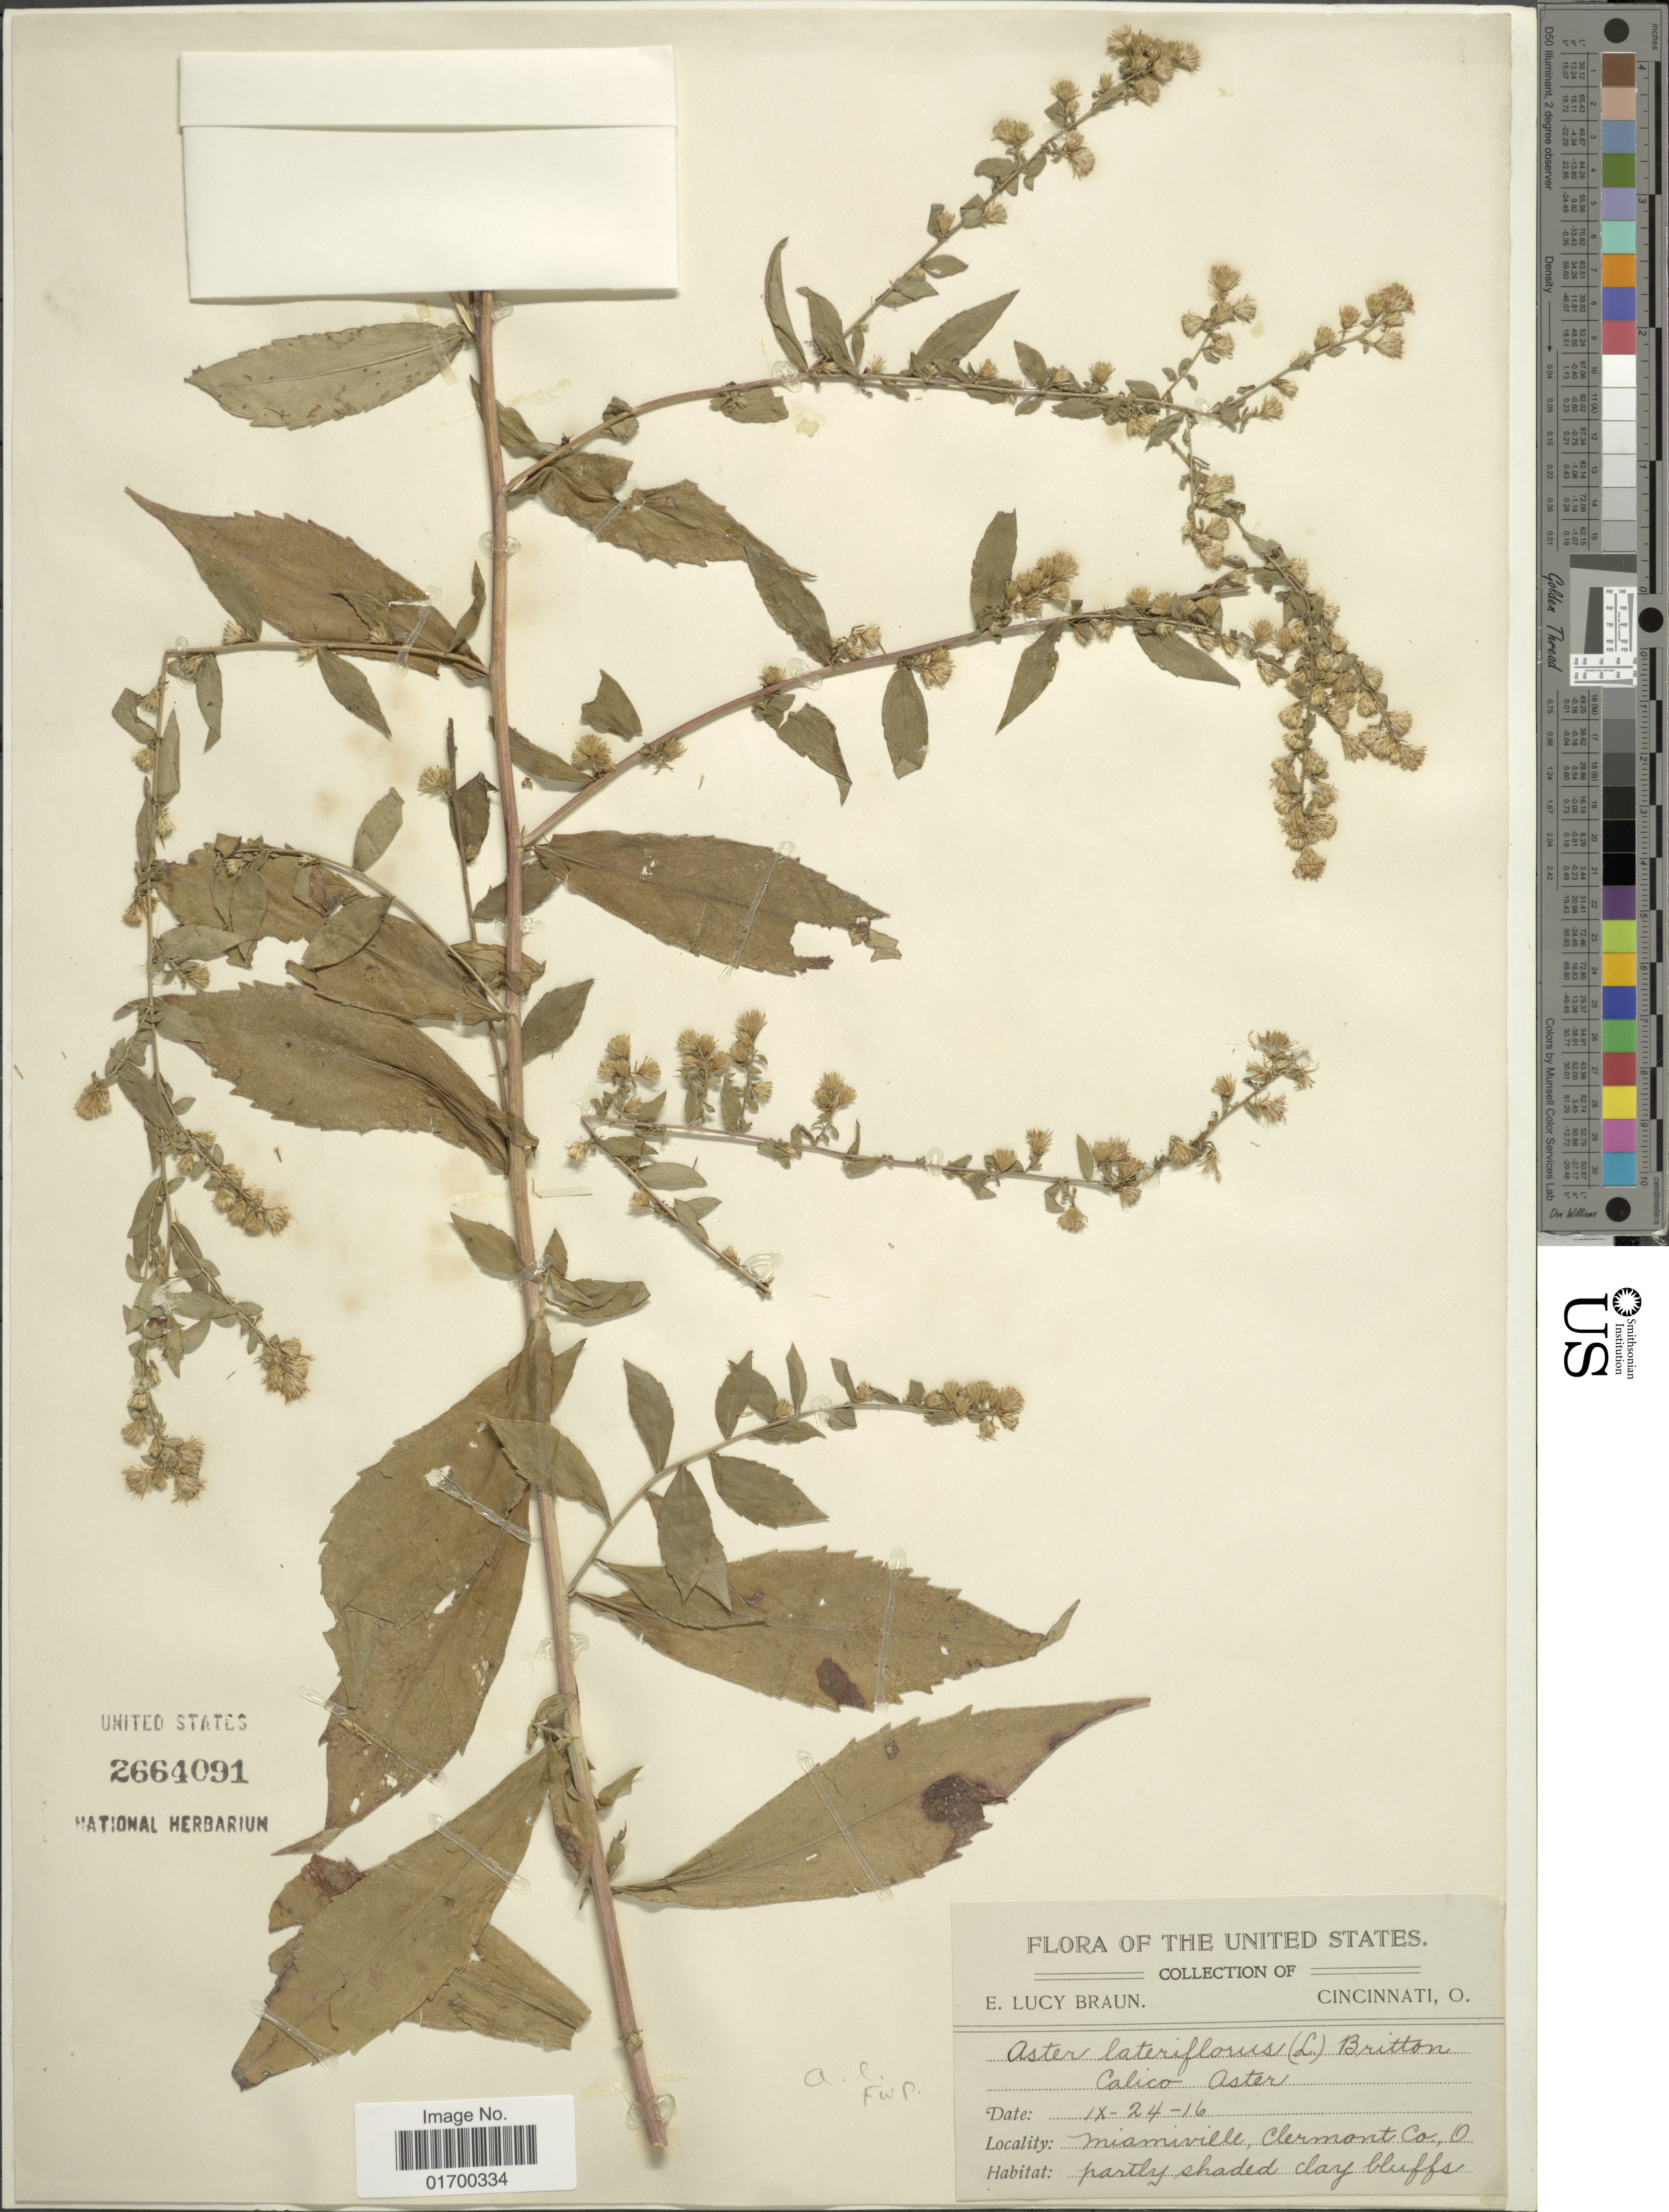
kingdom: Plantae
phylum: Tracheophyta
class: Magnoliopsida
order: Asterales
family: Asteraceae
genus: Symphyotrichum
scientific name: Symphyotrichum lateriflorum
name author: (L.) Á. Löve & D. Löve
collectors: E. L. Braun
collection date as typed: Transcribed d/m/y: 24/9/16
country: United States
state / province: Ohio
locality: Miamiville, Clermont Co., O.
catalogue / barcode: US 2664091